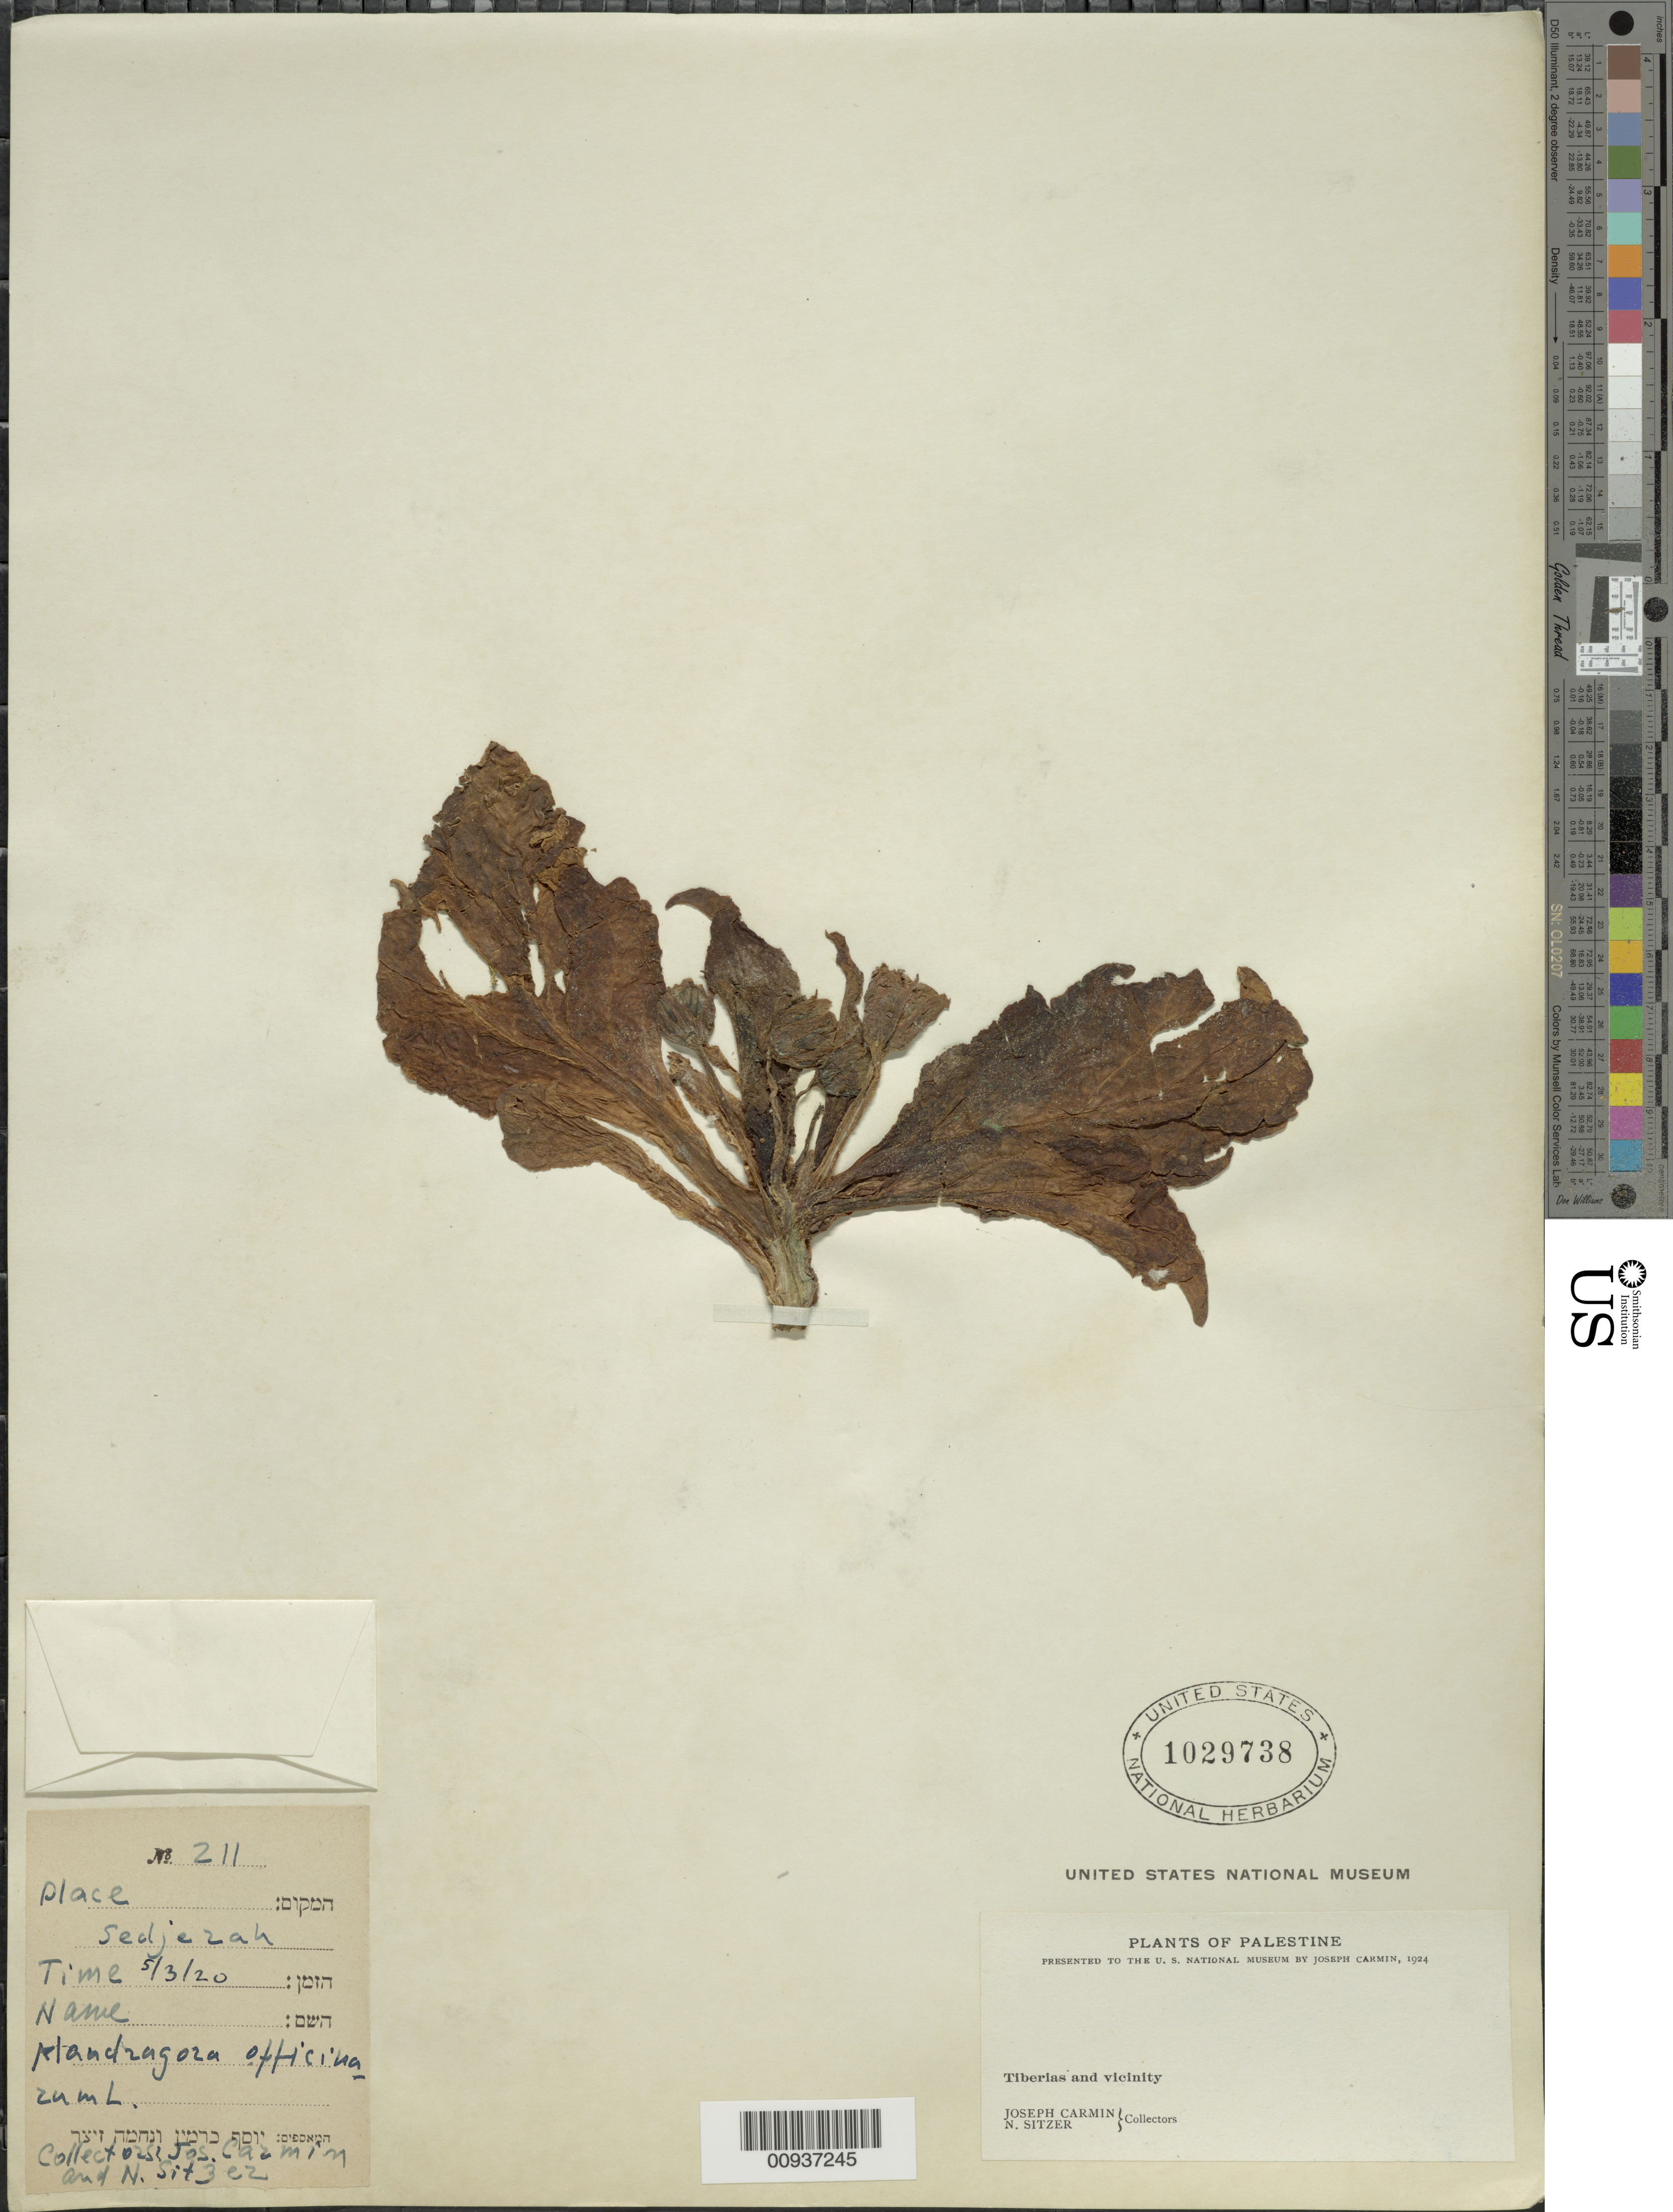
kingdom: Plantae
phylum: Tracheophyta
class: Magnoliopsida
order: Solanales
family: Solanaceae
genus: Mandragora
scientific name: Mandragora officinarum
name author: L.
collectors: J. Carmin & N. Sitzer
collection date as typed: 1924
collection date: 1924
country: Israel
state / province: Northern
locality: Tiberias and vicinity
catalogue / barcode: US 1029738